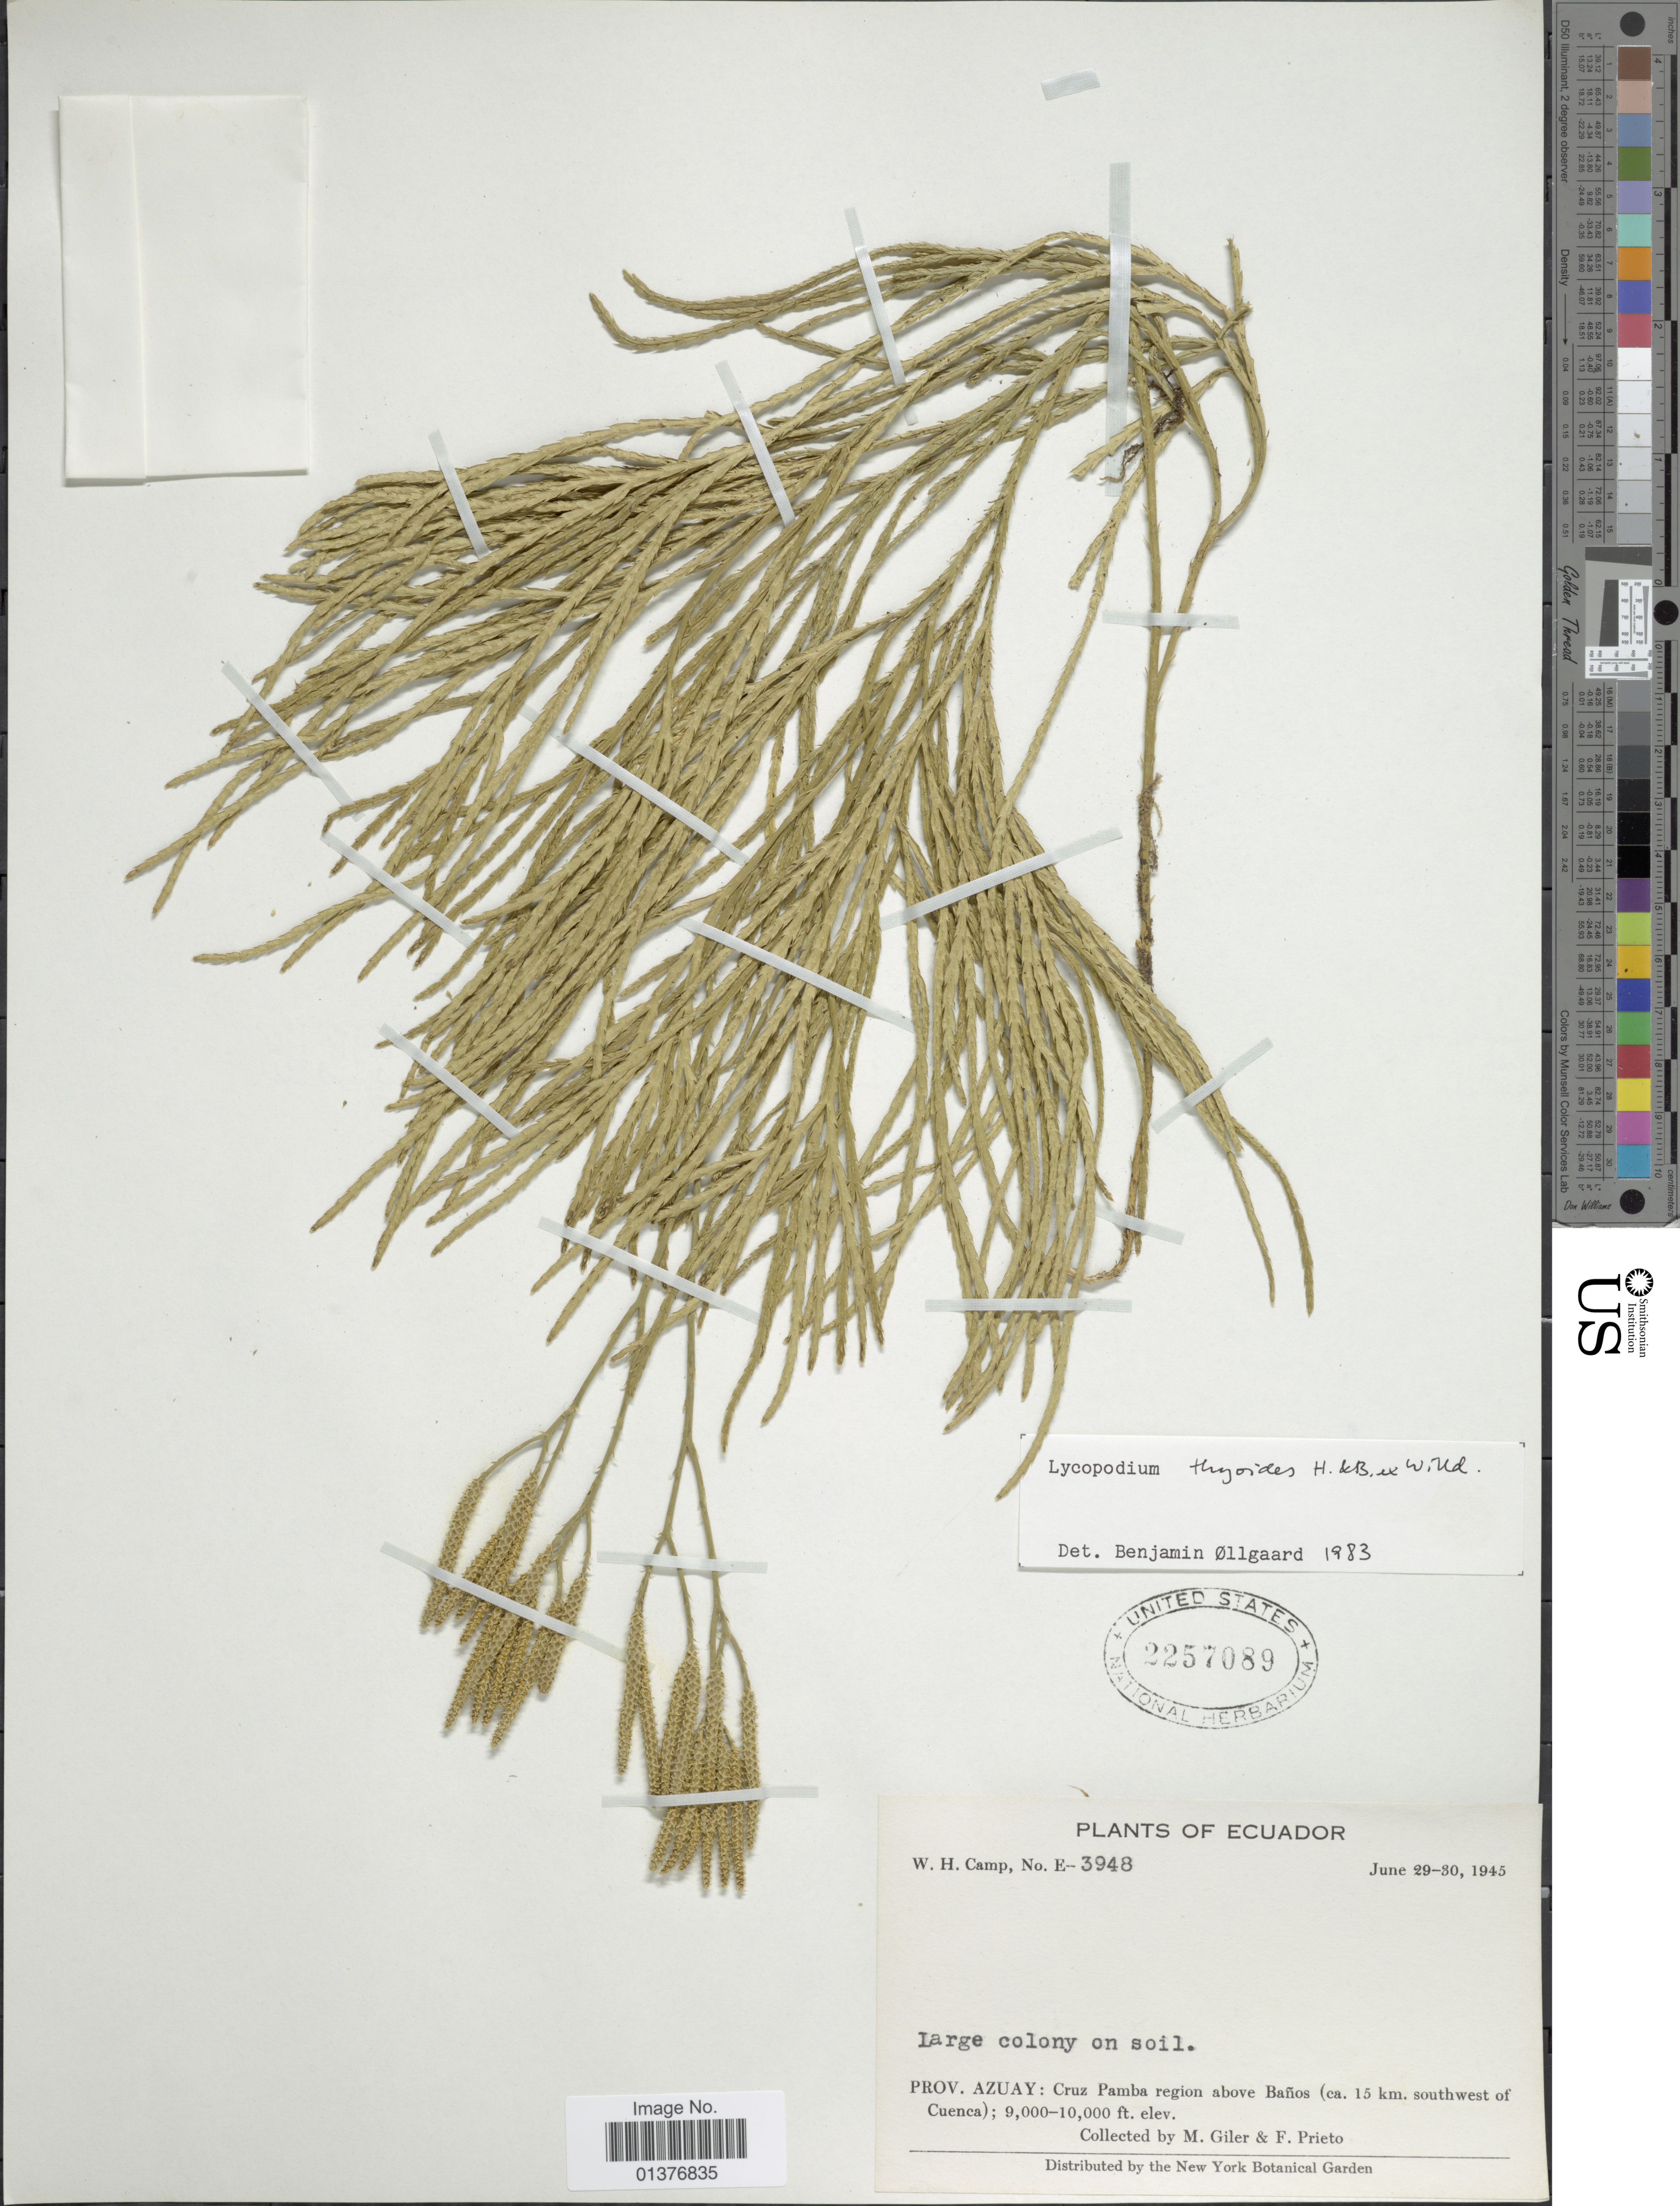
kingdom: Plantae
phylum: Tracheophyta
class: Lycopodiopsida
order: Lycopodiales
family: Lycopodiaceae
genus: Diphasiastrum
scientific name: Diphasiastrum thyoides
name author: (Humb. & Bonpl. ex Willd.) Holub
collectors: W. H. Camp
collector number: E-3948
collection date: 1945-06-29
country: Ecuador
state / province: Azuay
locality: Cruz Pamba region above Baños(ca. 15km southwest of Cuenca)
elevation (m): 2743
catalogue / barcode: US 2257089